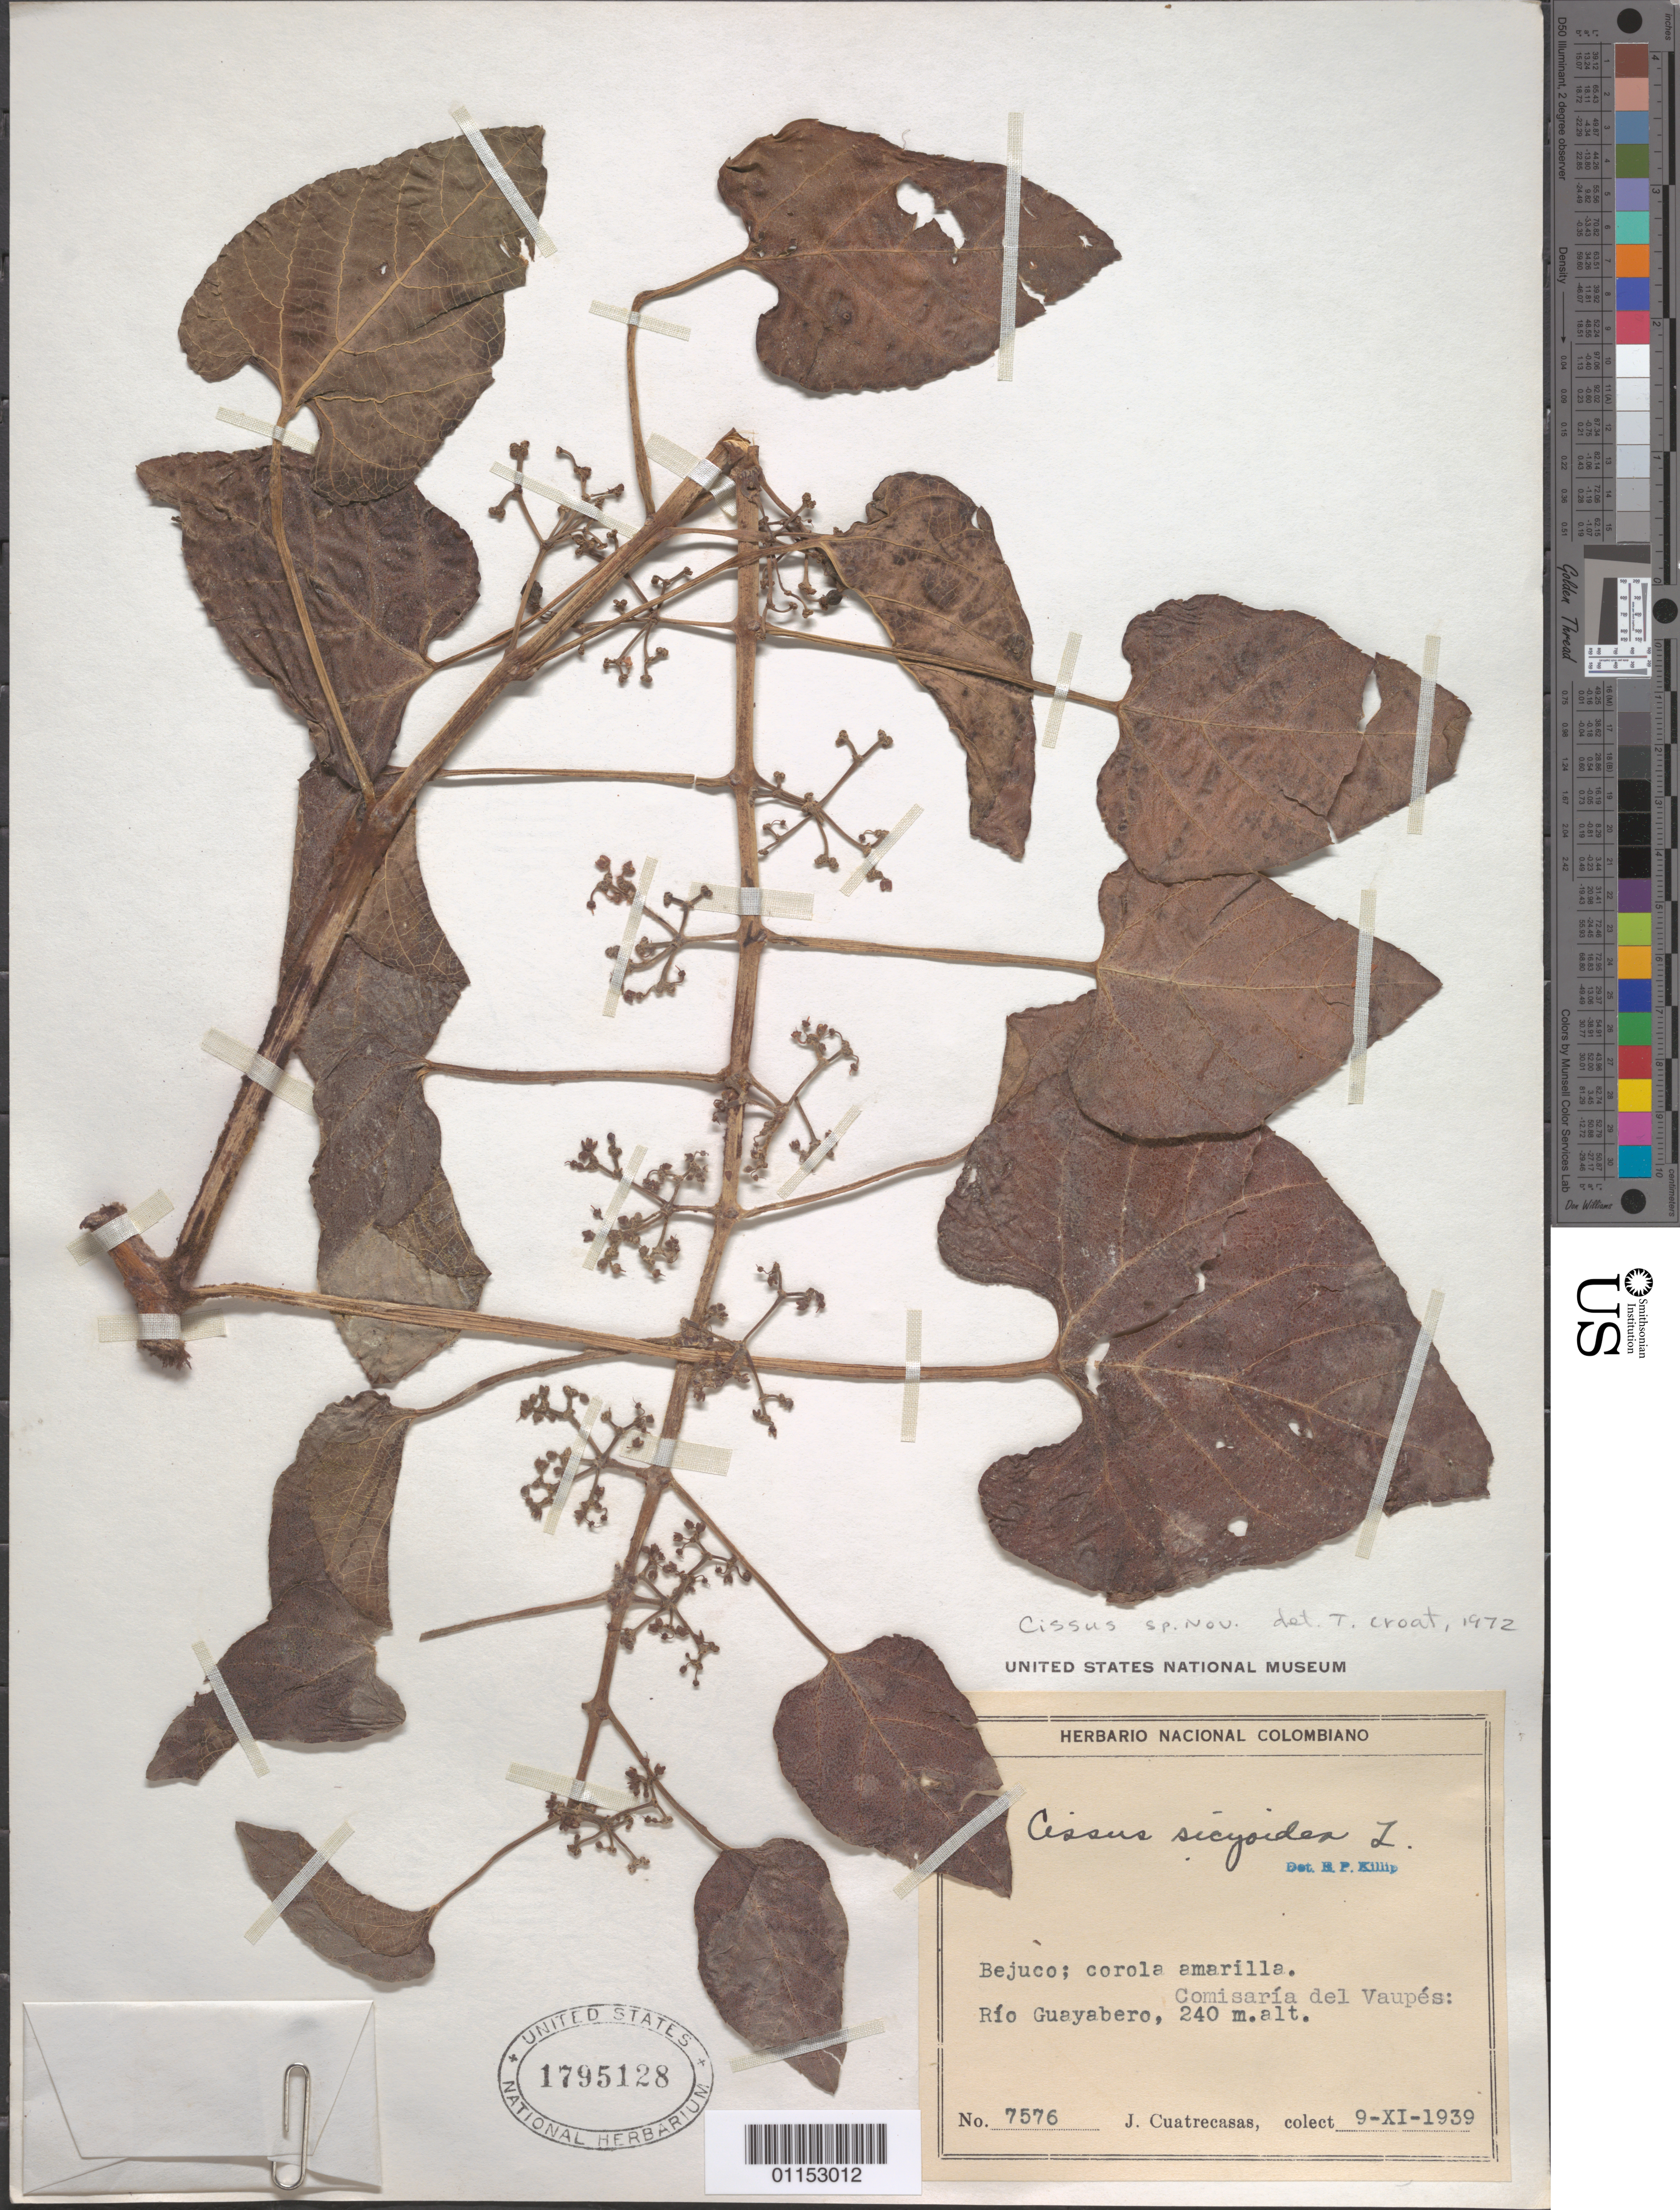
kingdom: Plantae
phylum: Tracheophyta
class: Magnoliopsida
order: Vitales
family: Vitaceae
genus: Cissus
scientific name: Cissus sp.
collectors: J. Cuatrecasas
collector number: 7576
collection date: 1939-11-09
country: Colombia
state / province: Vaupés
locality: Rio Guayabero.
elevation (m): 240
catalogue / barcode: US 1795128